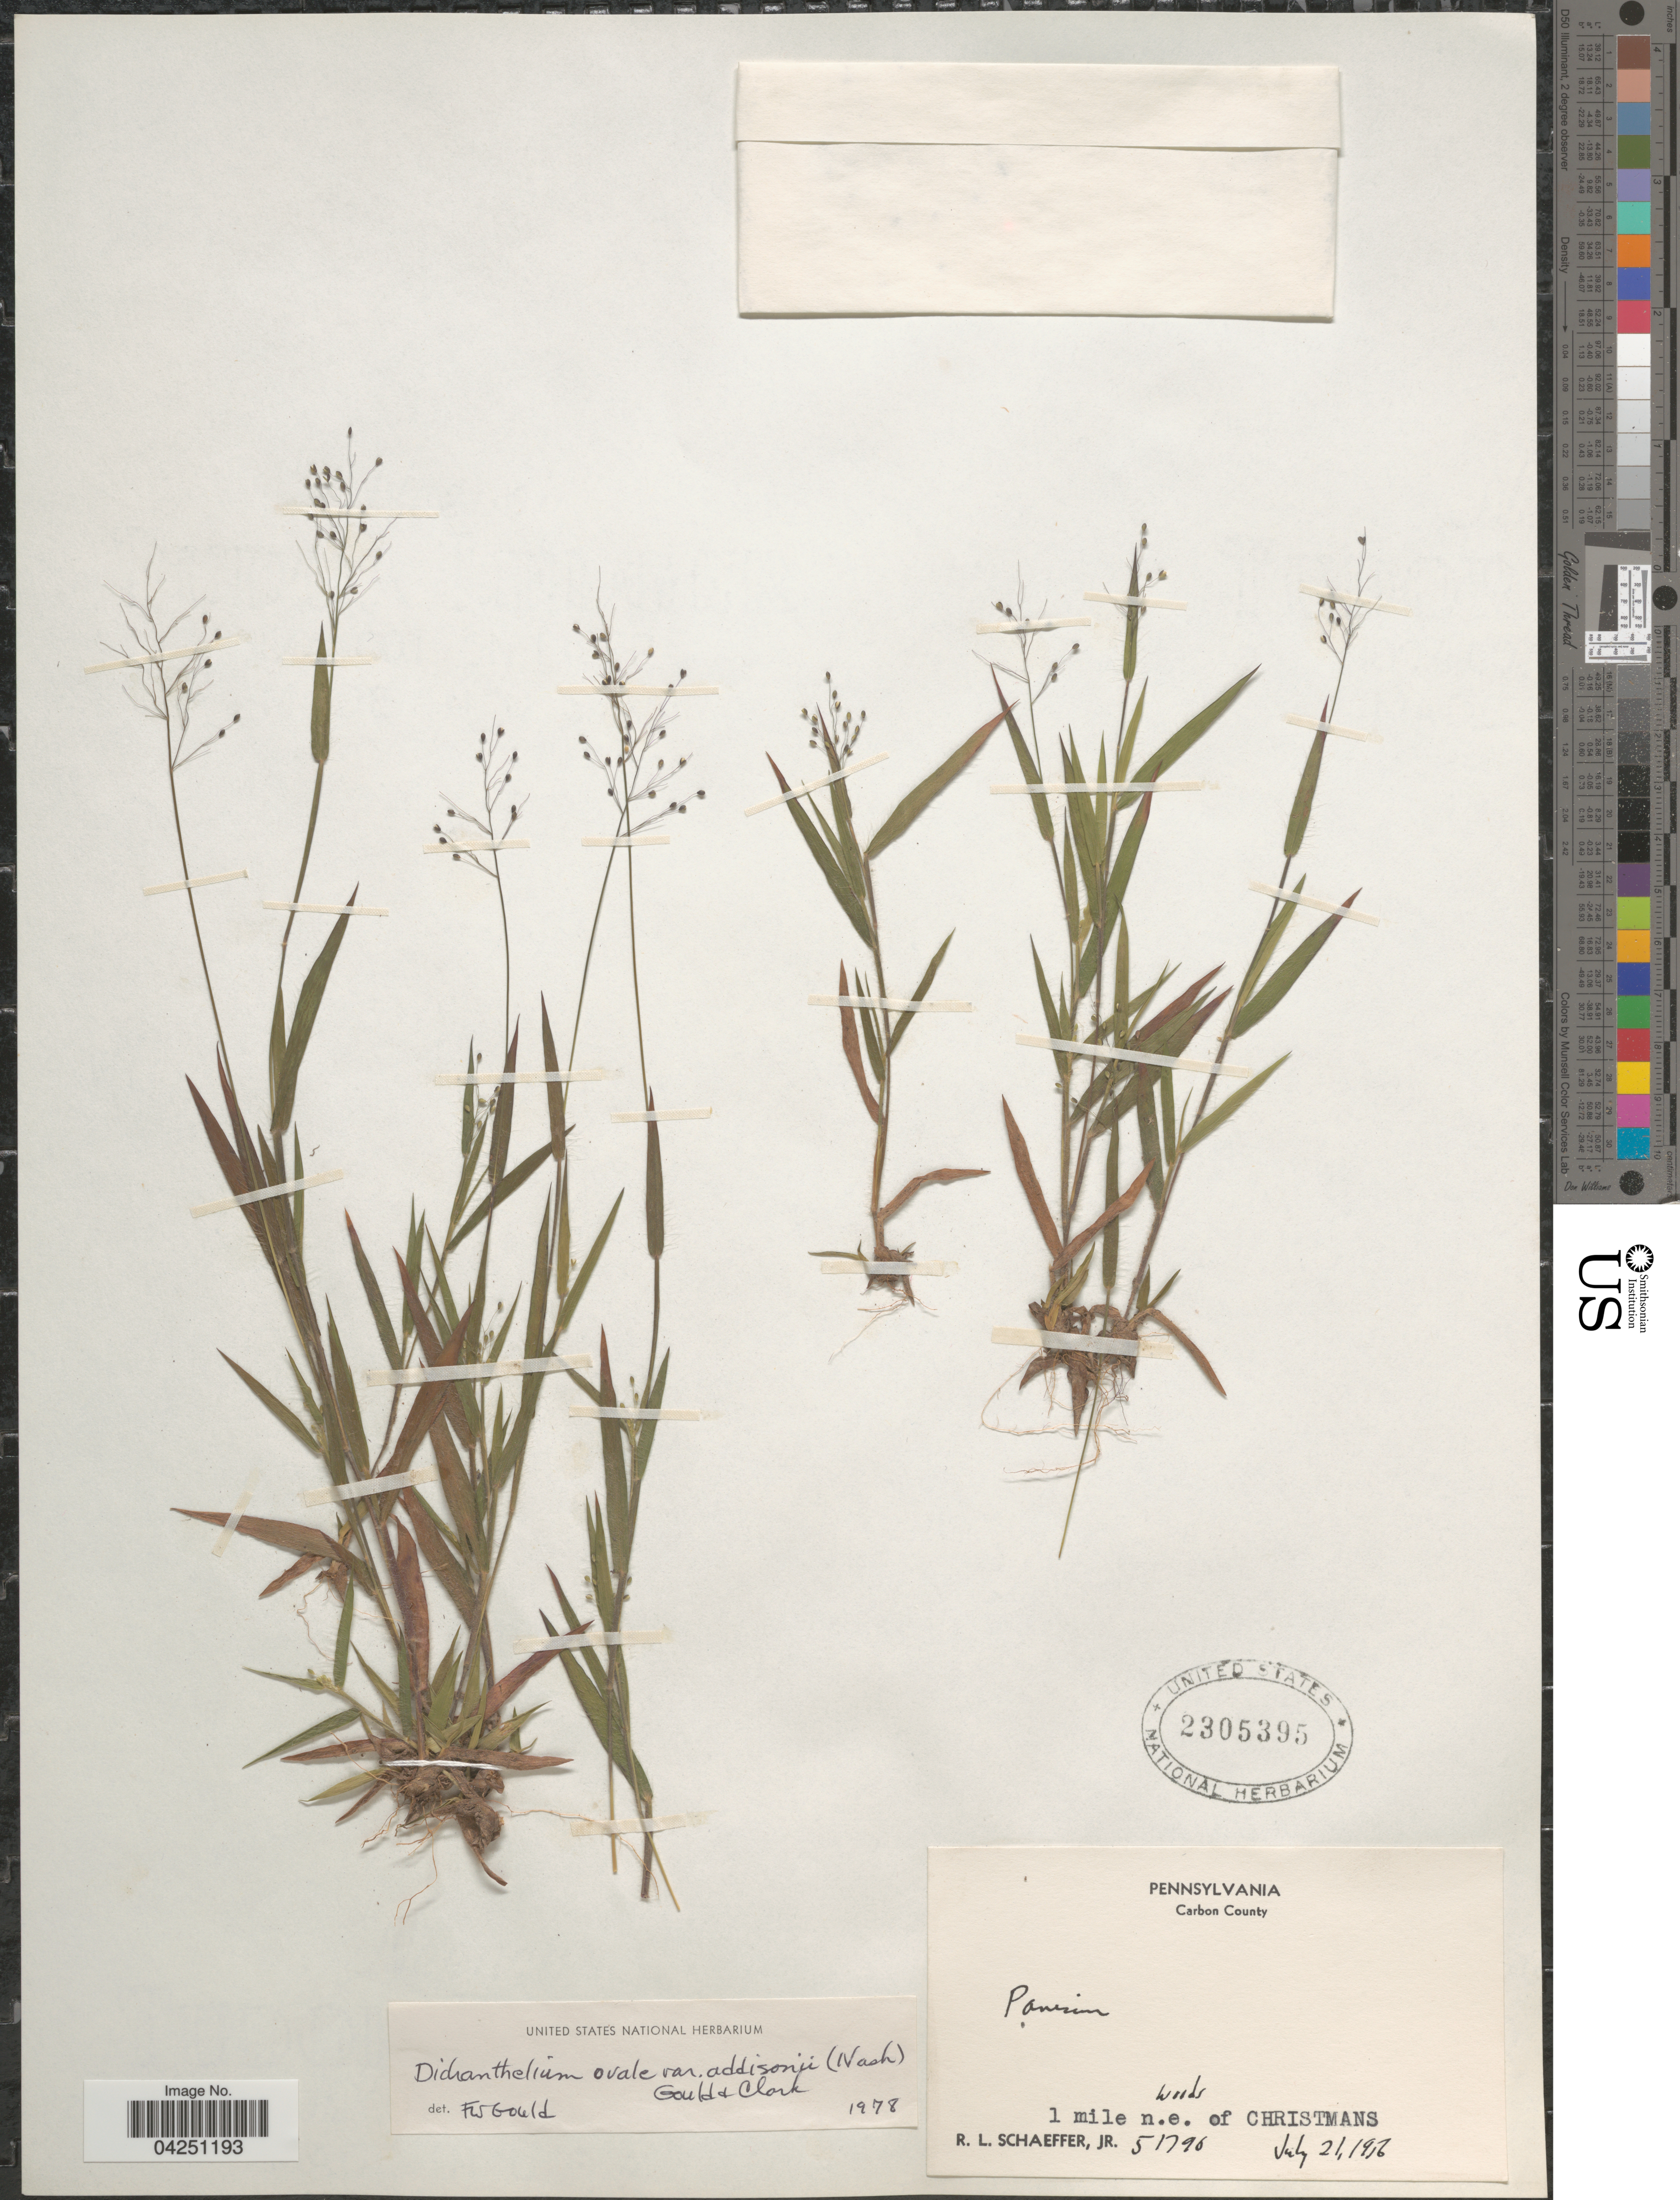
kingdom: Plantae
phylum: Tracheophyta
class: Liliopsida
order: Poales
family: Poaceae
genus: Dichanthelium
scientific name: Dichanthelium acuminatum var. acuminatum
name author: (Sw.) Gould & C.A. Clark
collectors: R. L. Schaeffer Jr.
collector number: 51796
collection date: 1956-07-21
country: United States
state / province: Pennsylvania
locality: Carbon County. 1 mile n.e. of Christmans.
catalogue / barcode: US 2305395